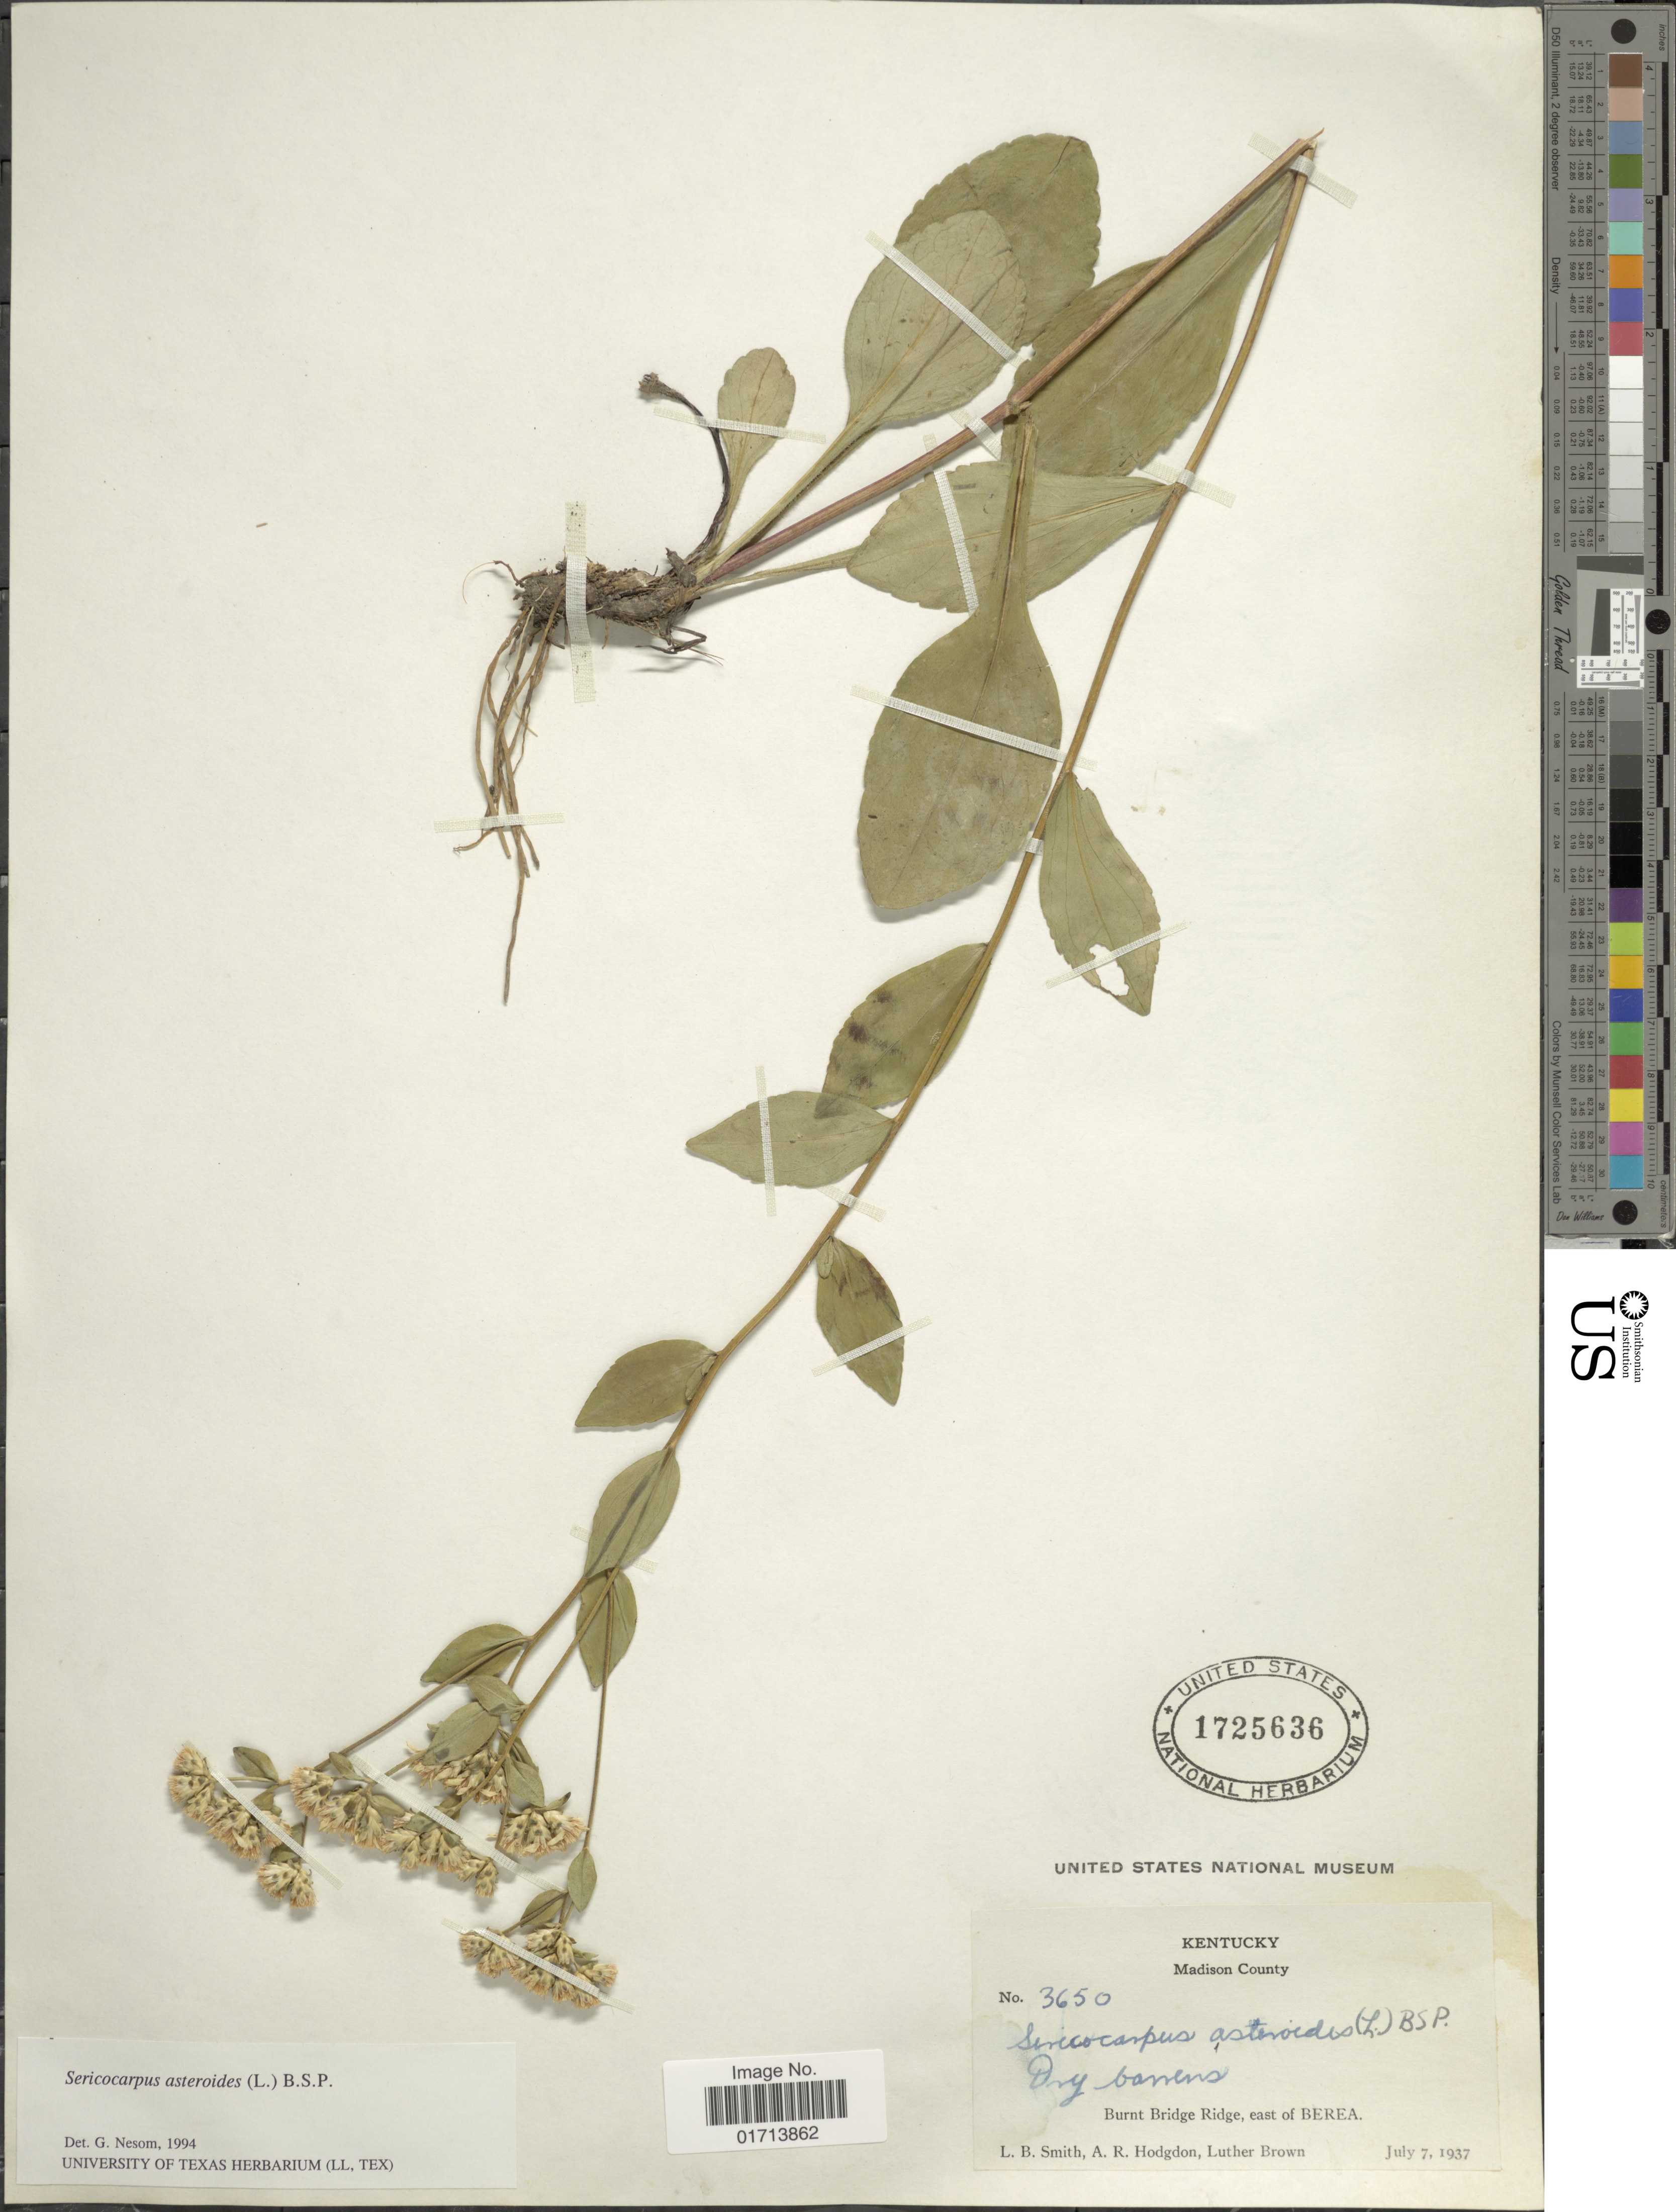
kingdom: Plantae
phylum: Tracheophyta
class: Magnoliopsida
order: Asterales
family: Asteraceae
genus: Sericocarpus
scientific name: Sericocarpus asteroides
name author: (L.) Britton, Stearns & Poggenb.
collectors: L. Smith, A. R. Hodgdon & L. Brown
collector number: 3650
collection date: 1937-07-07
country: United States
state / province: Kentucky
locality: Burnt Bridge Ridge, east of Berea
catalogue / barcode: US 1725636